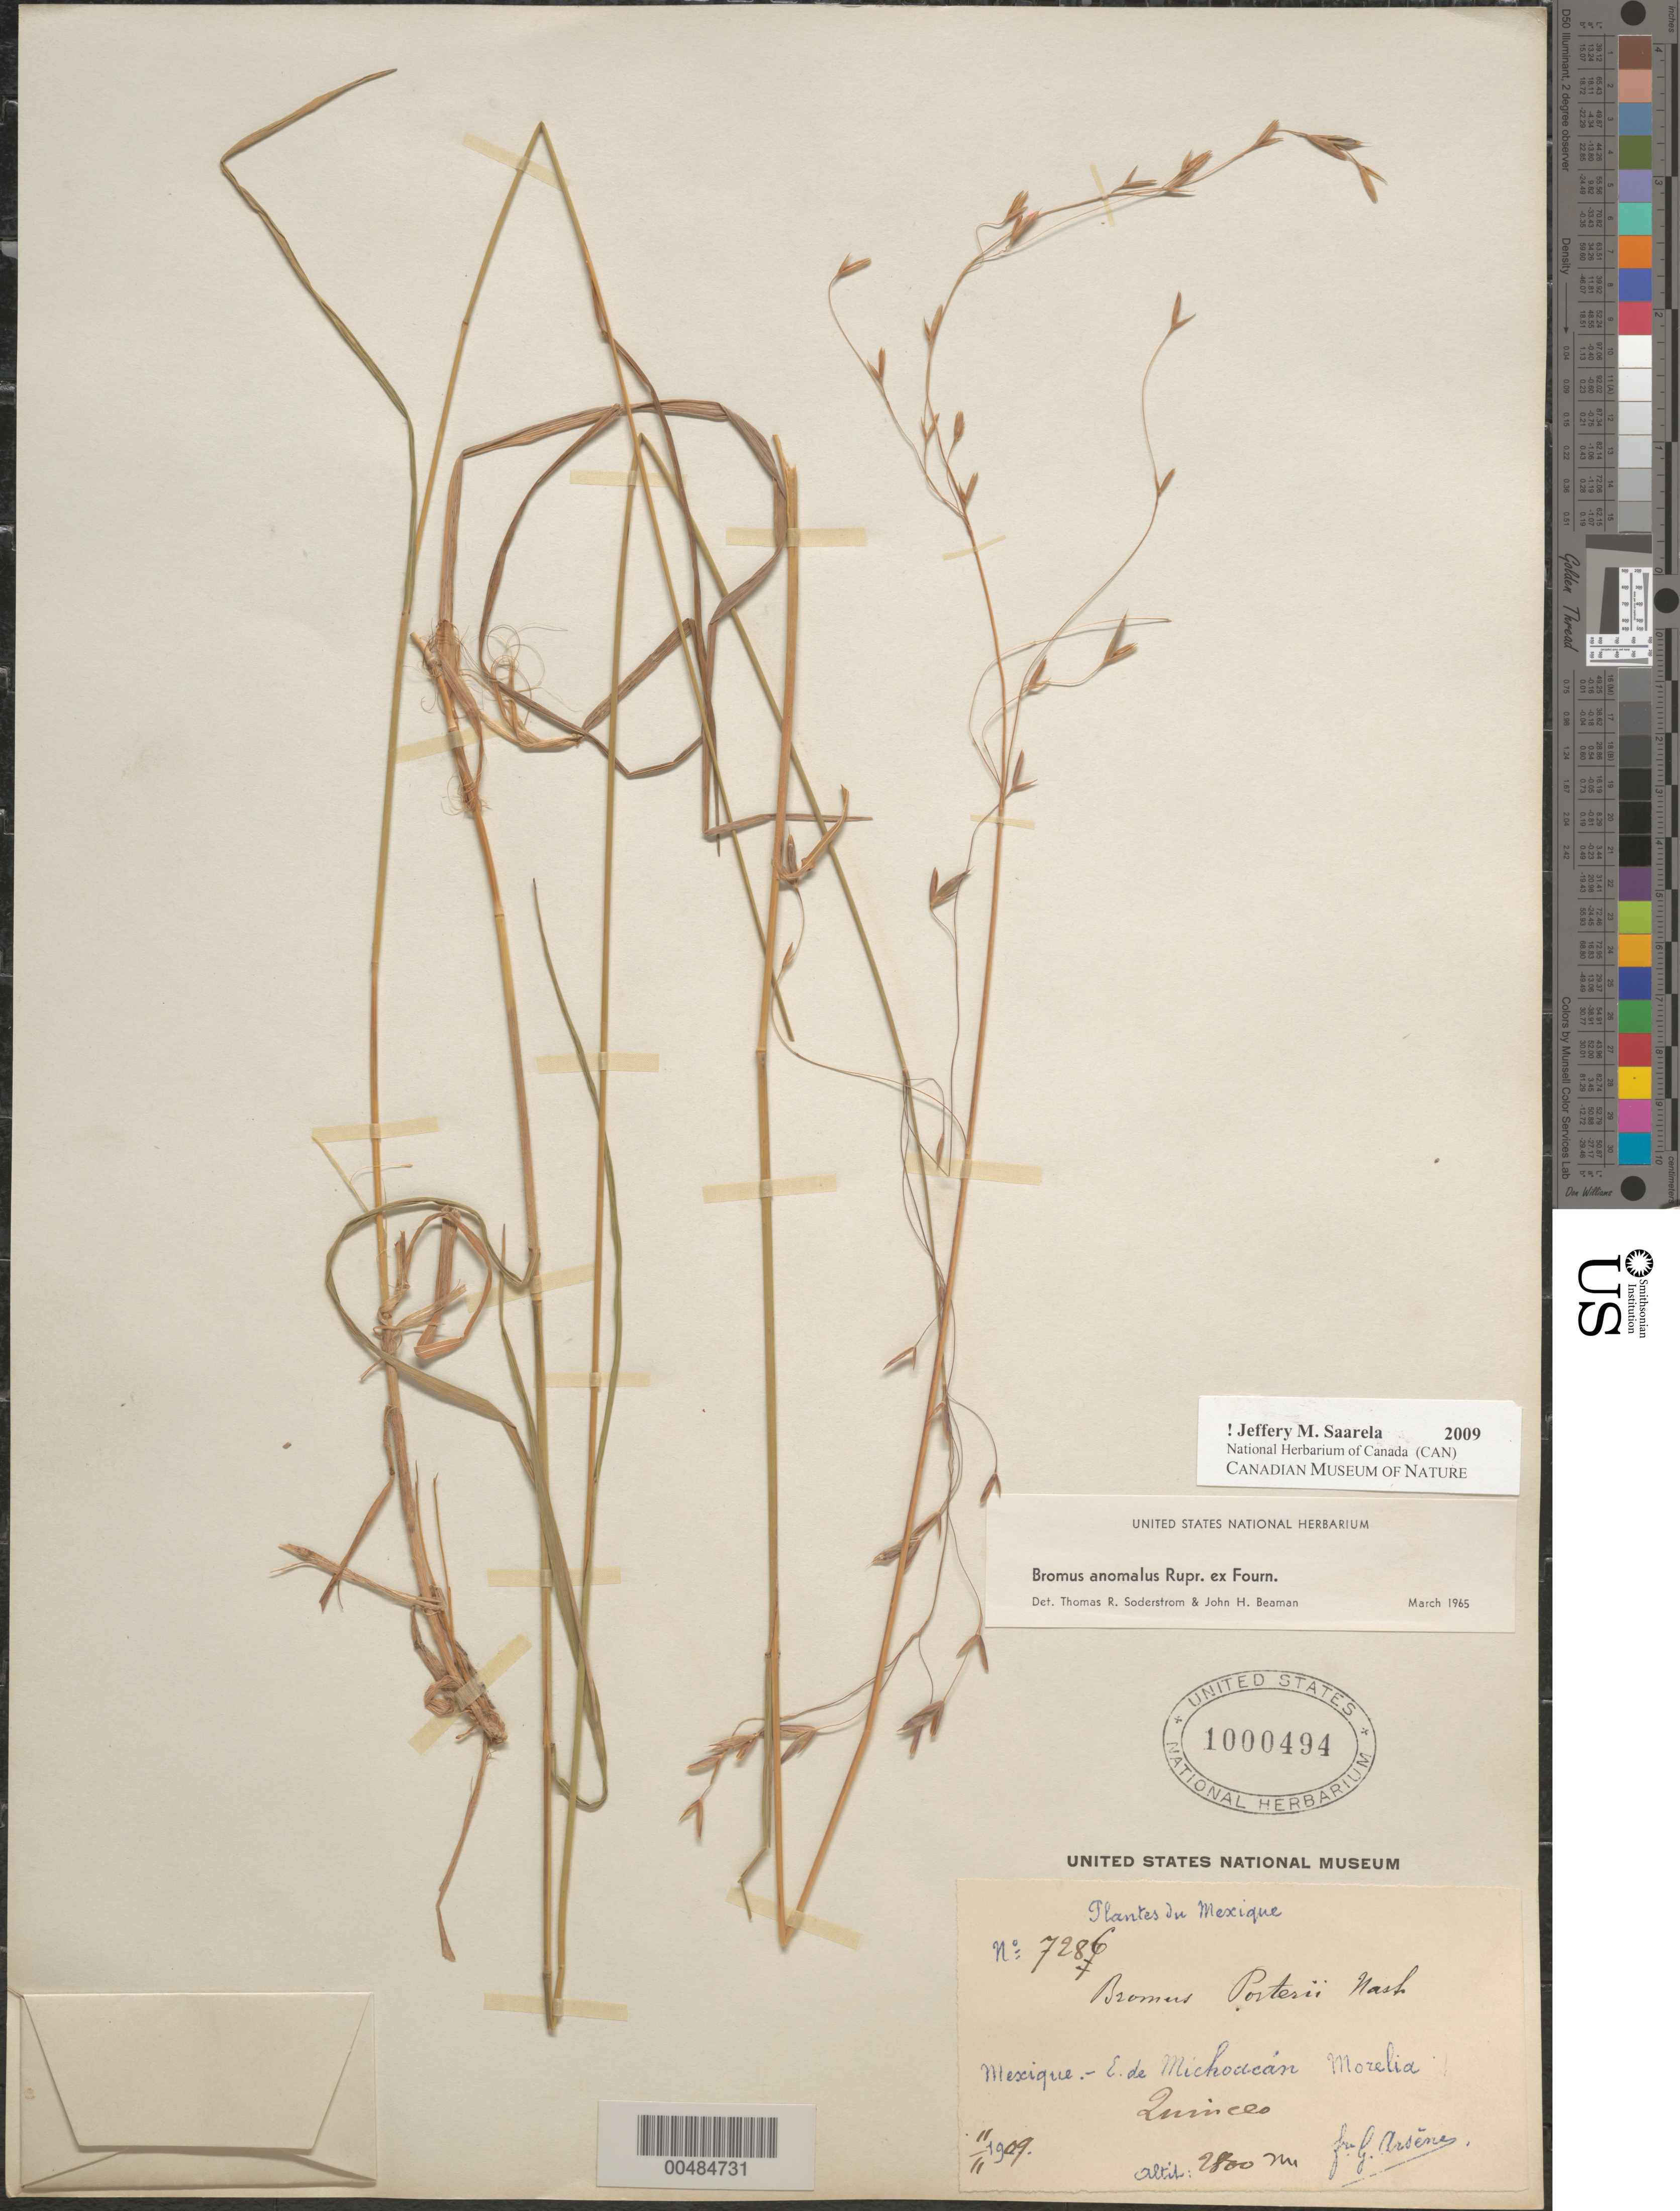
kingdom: Plantae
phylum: Tracheophyta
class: Liliopsida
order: Poales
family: Poaceae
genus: Bromus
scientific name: Bromus anomalus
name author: Rupr. ex E. Fourn.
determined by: Soderstrom, T. R.; Beaman, J. H.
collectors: Bro. G. Arsène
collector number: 7286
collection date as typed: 11 Nov 1909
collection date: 1909-11-11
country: Mexico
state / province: Michoacán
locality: Morelia, Quinceo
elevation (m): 2800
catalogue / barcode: US 1000494